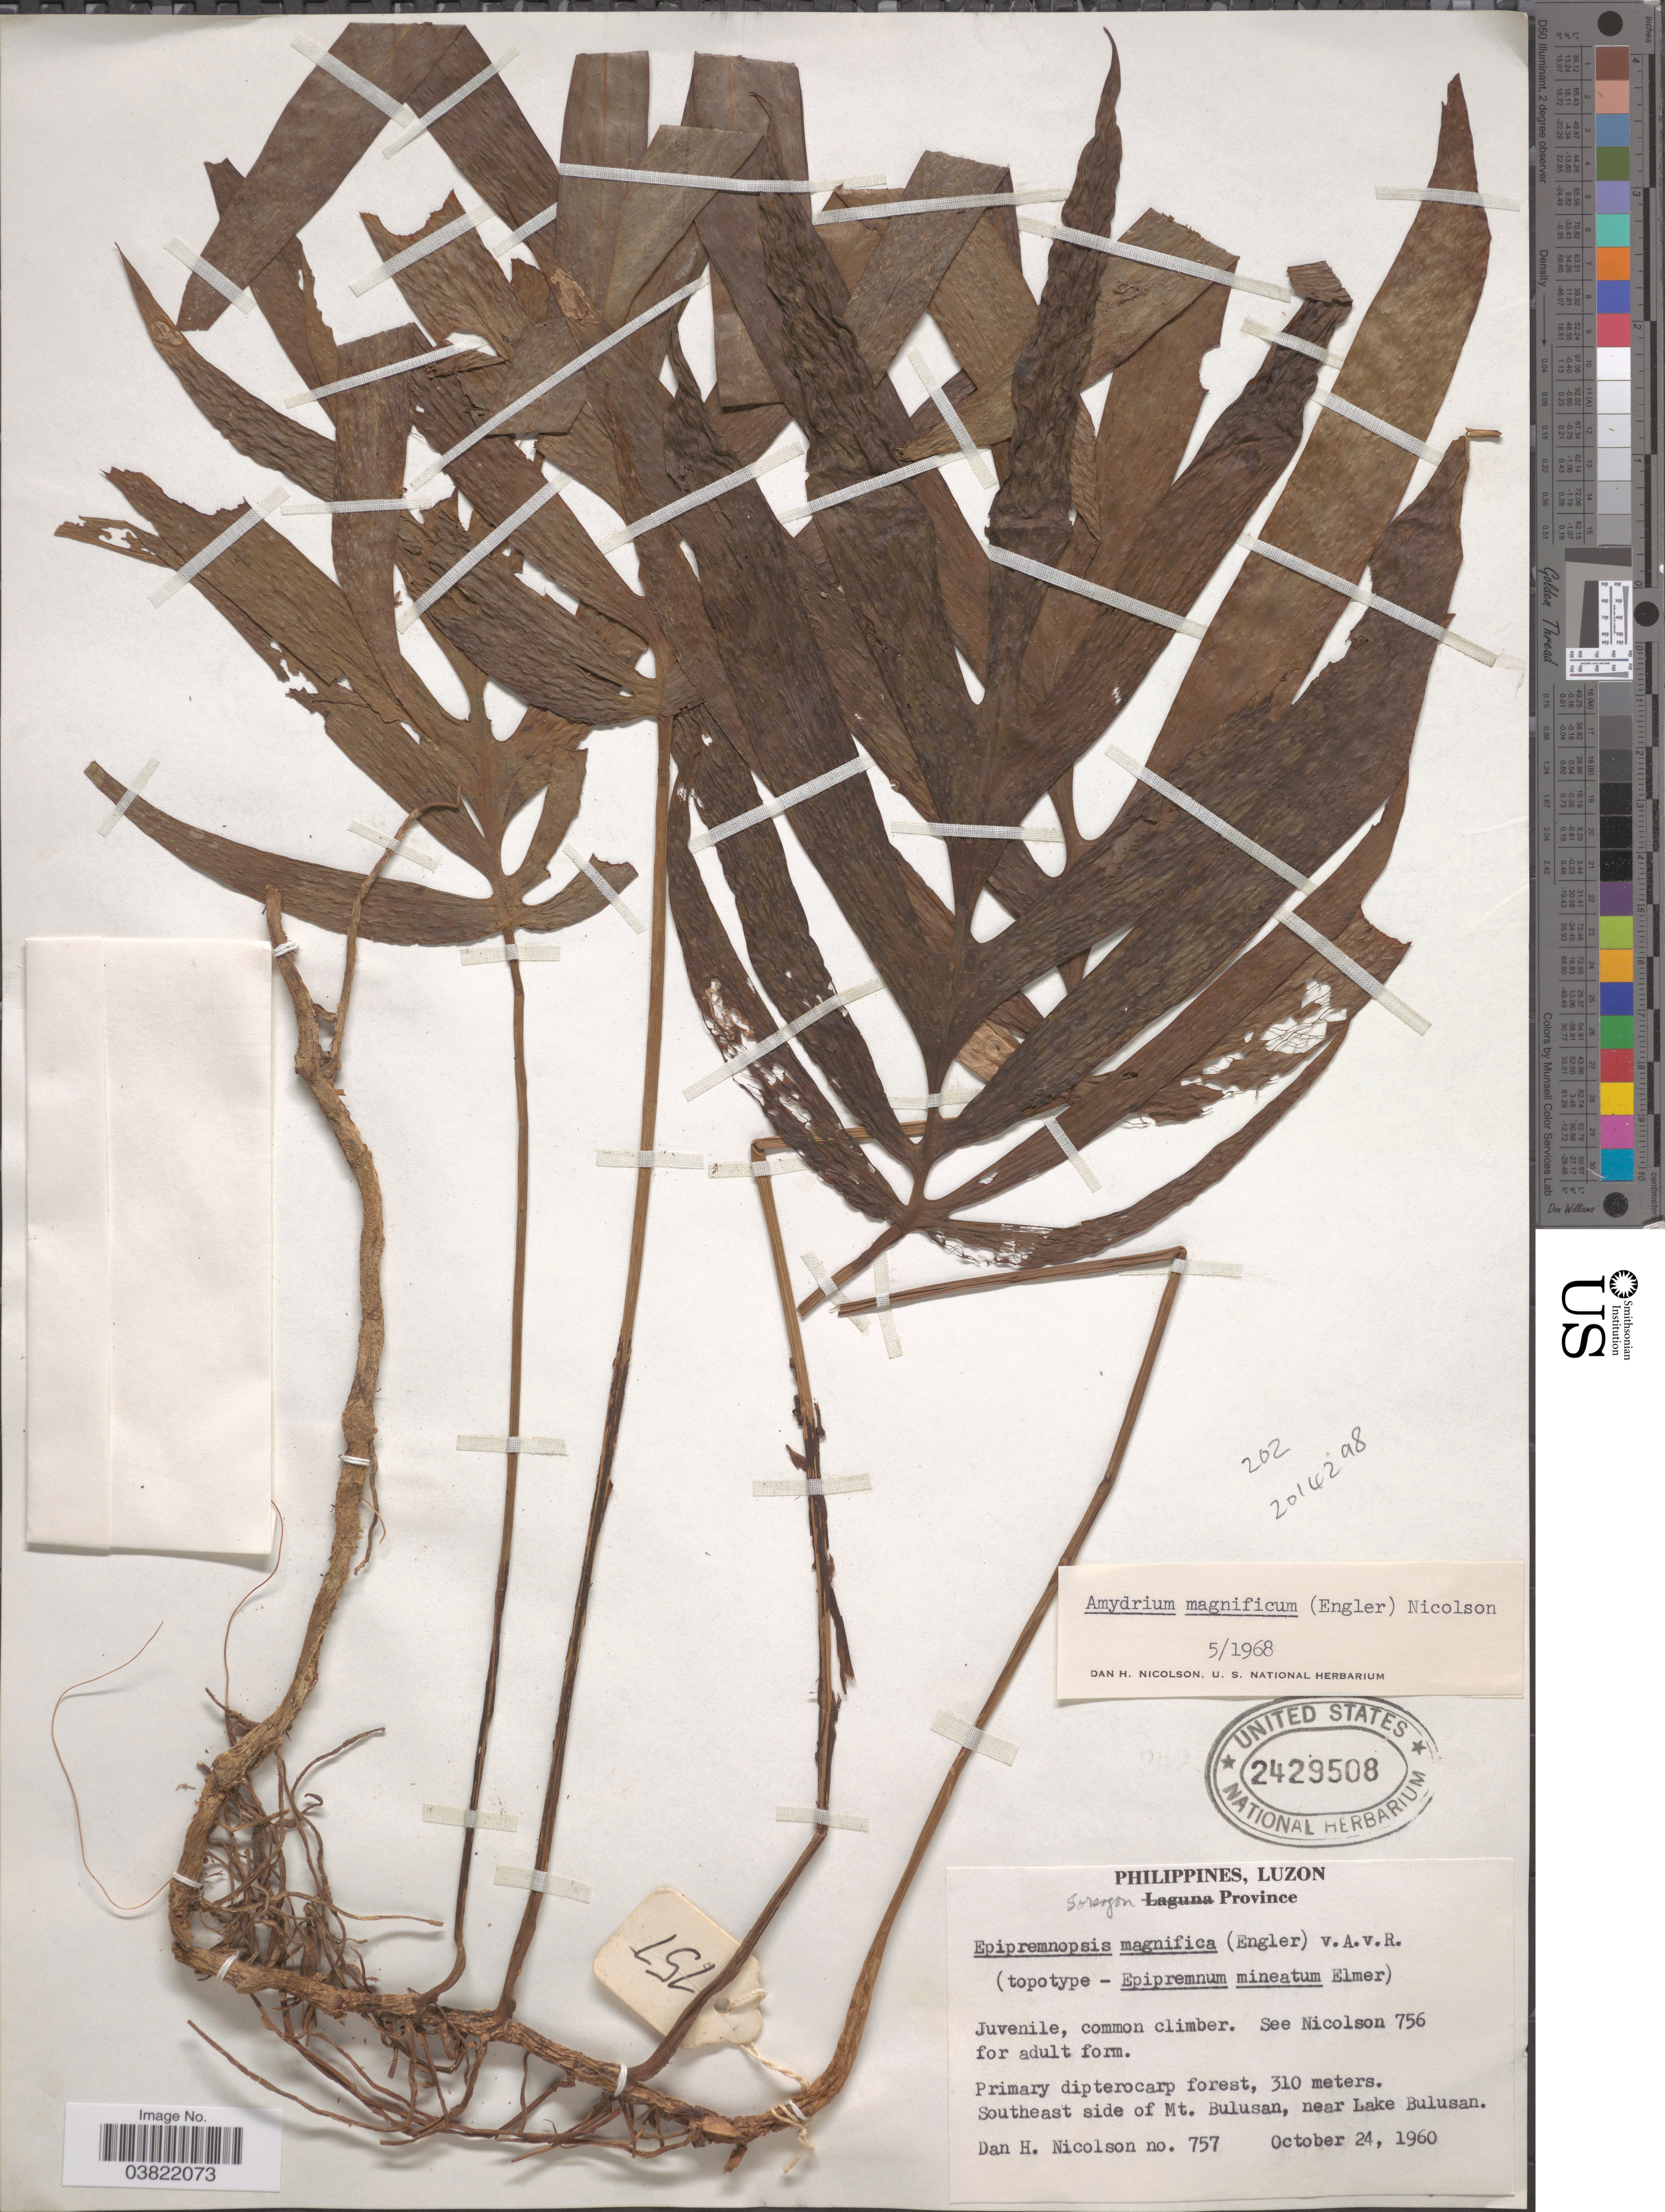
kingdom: Plantae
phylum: Tracheophyta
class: Liliopsida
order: Alismatales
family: Araceae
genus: Amydrium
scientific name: Amydrium magnificum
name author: (Engl.) Nicolson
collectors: D. H. Nicolson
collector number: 757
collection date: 1960-10-24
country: Philippines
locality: Luzon, Sorsogon Province. Southeast side of Mt. Bulusan, near Lake Bulusan.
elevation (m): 310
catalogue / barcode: US 2429508